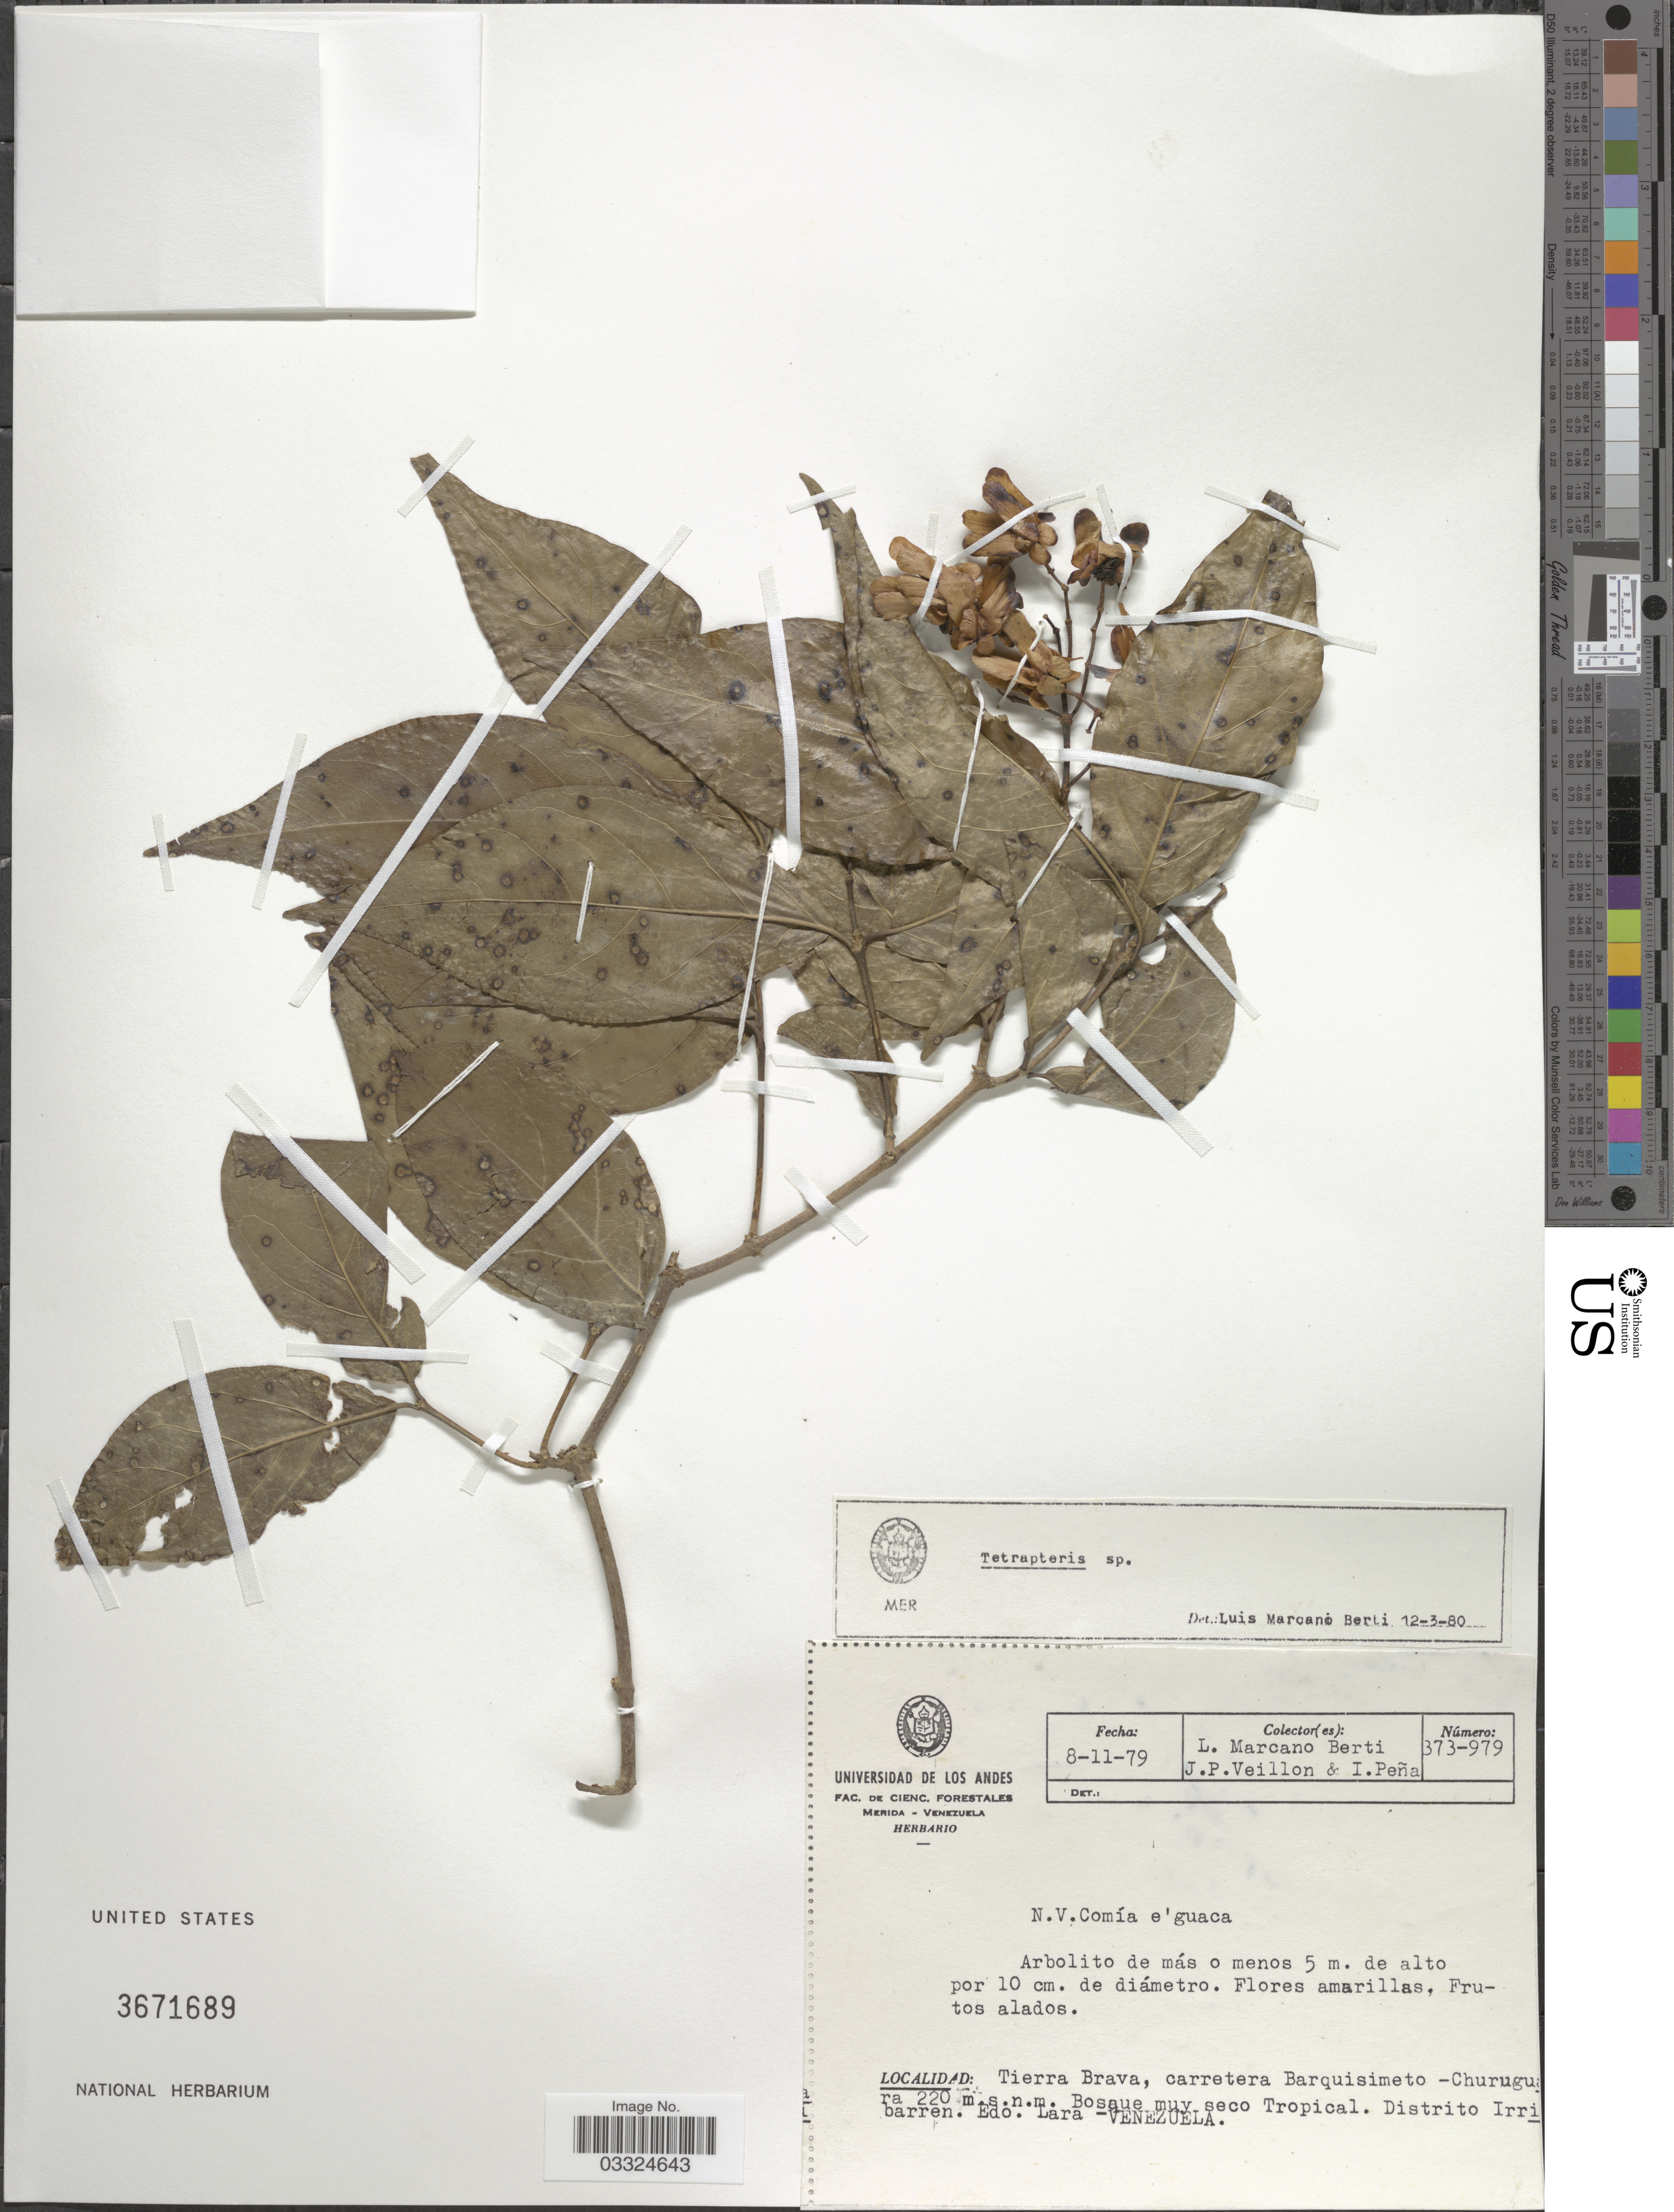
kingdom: Plantae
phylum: Tracheophyta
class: Magnoliopsida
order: Malpighiales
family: Malpighiaceae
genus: Tetrapterys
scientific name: Tetrapterys sp.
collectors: L. Marcano-Berti, J. Veillon & I. Pena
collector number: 373-979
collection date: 1979-11-08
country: Venezuela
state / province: Lara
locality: Tierra Brava, carretera Barquisimeto -Churuguara. Bosaue muy seco Tropical. Distrito Irribarren.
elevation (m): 220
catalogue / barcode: US 3671689